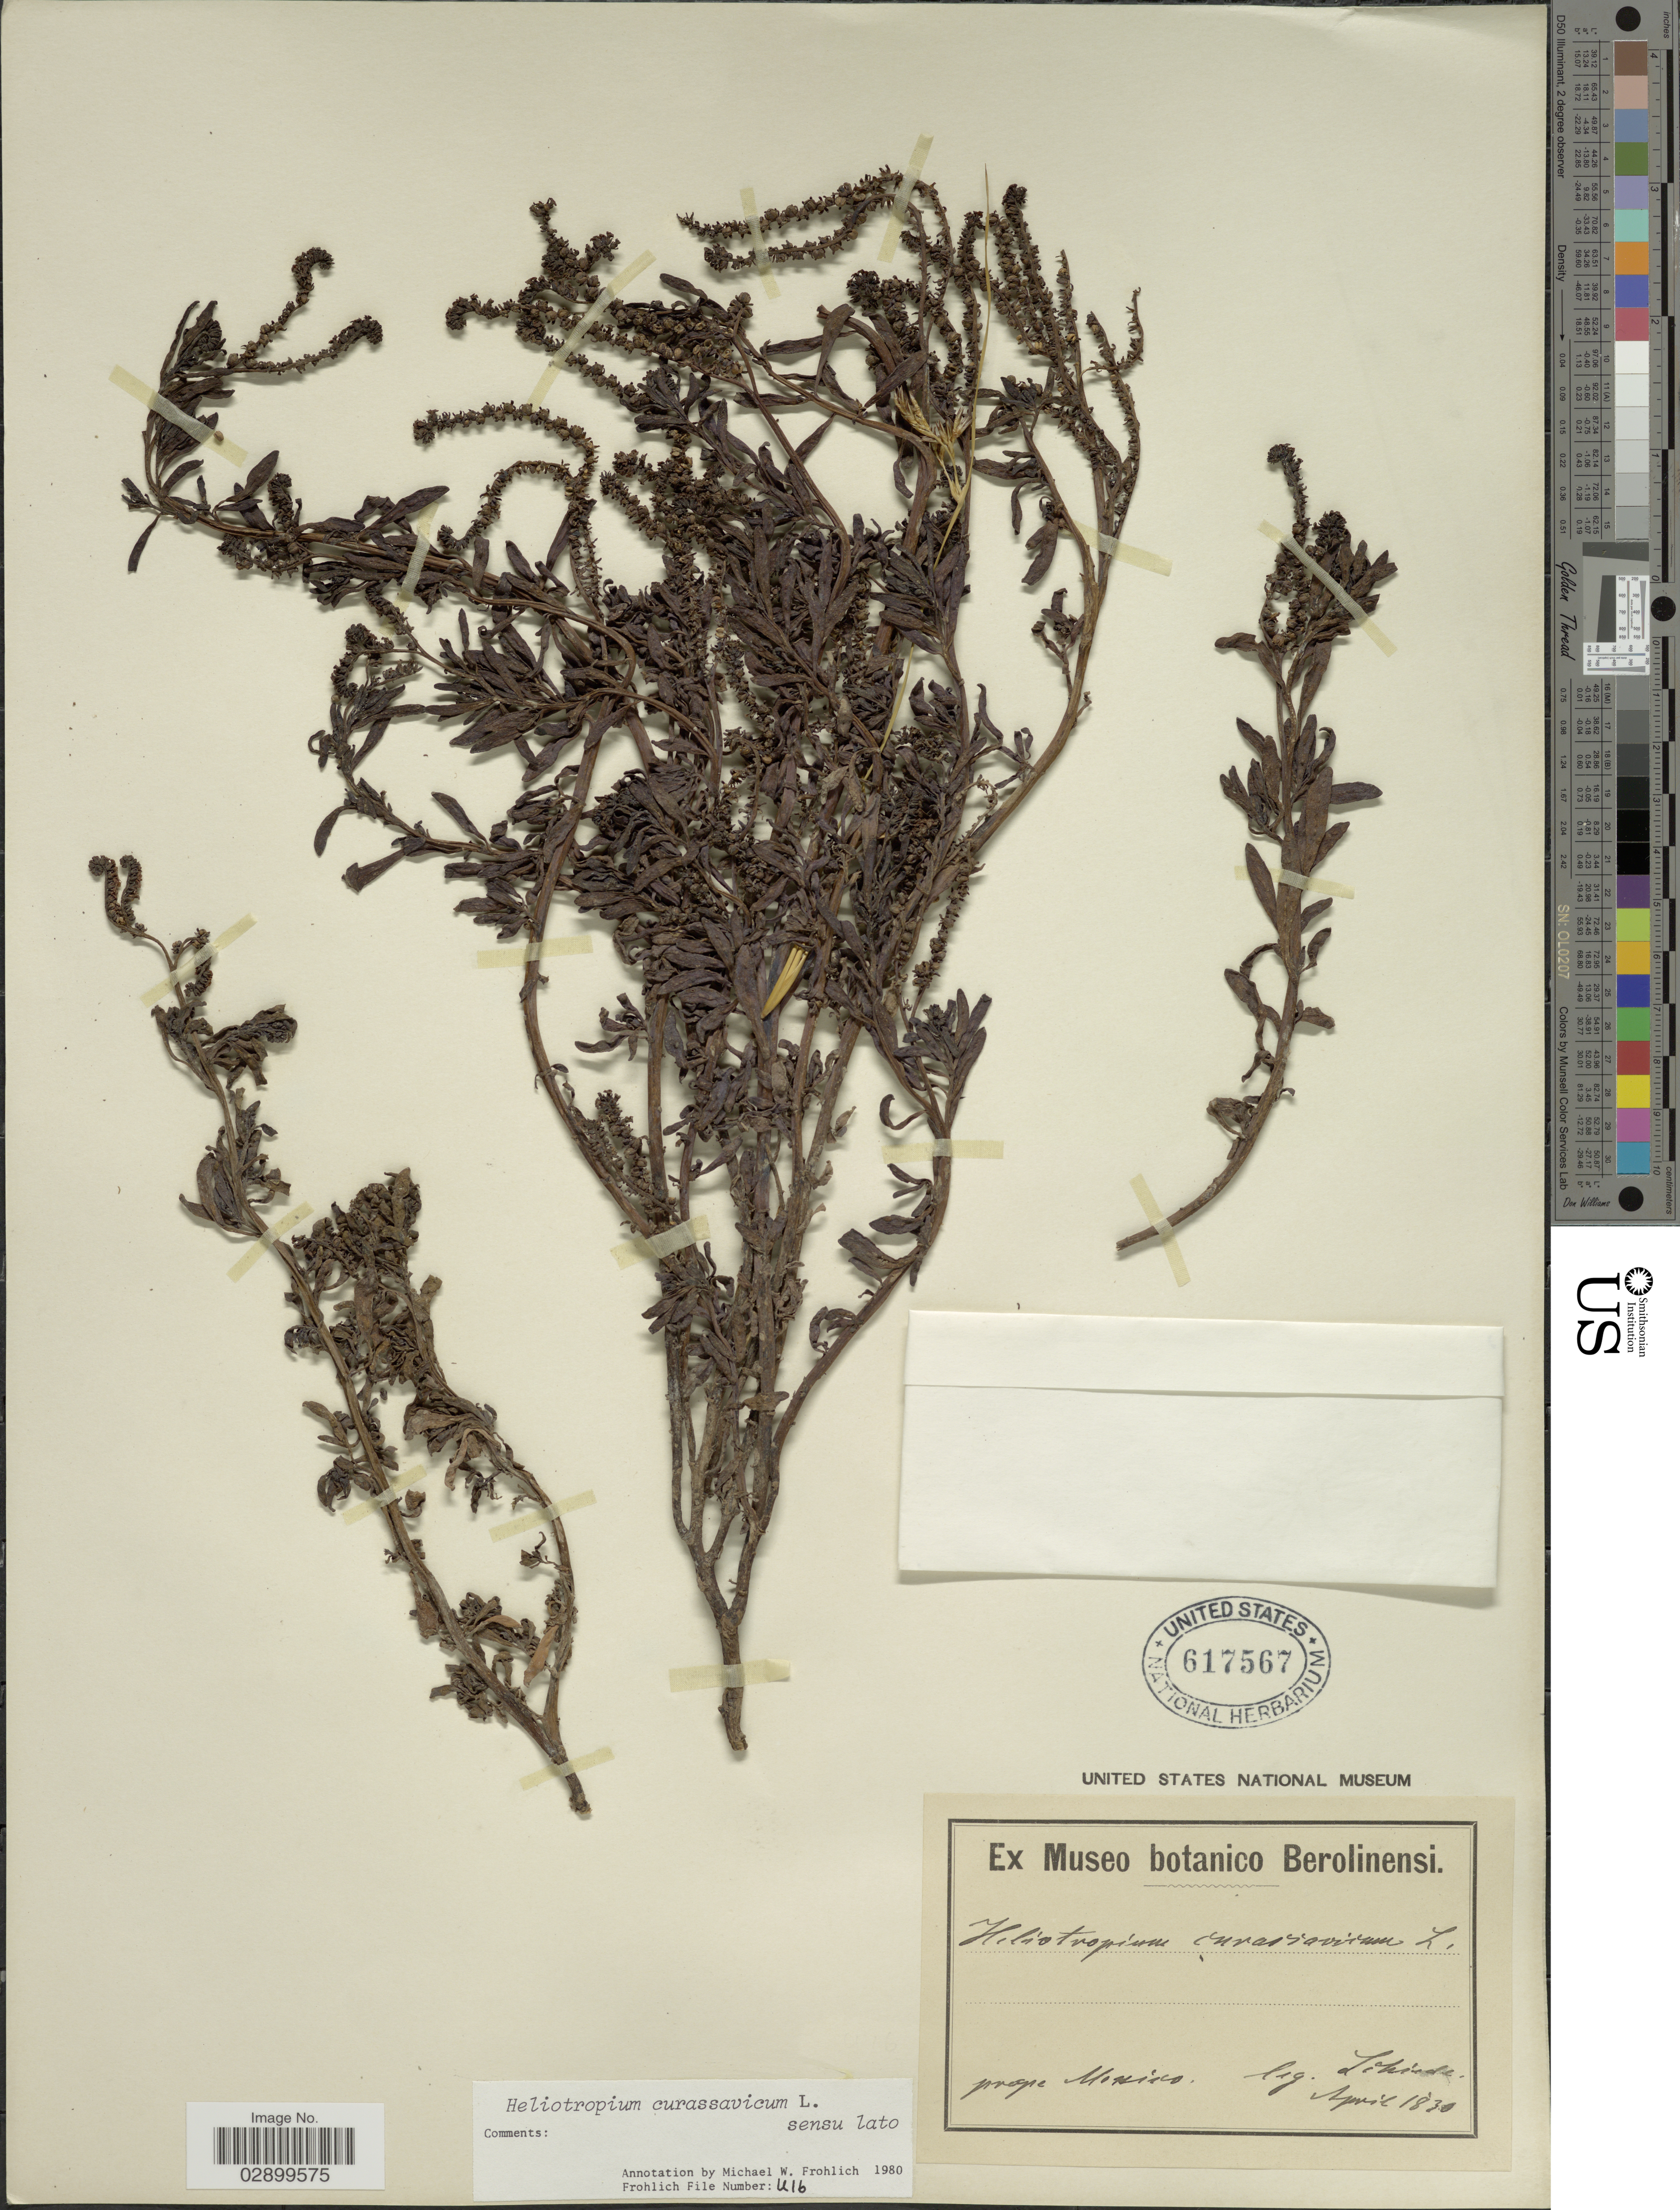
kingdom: Plantae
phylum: Tracheophyta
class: Magnoliopsida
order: Boraginales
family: Heliotropiaceae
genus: Heliotropium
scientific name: Heliotropium curassavicum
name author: L.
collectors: C. J. W. Schiede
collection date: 1830-04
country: Mexico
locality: prope Mexico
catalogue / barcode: US 617567